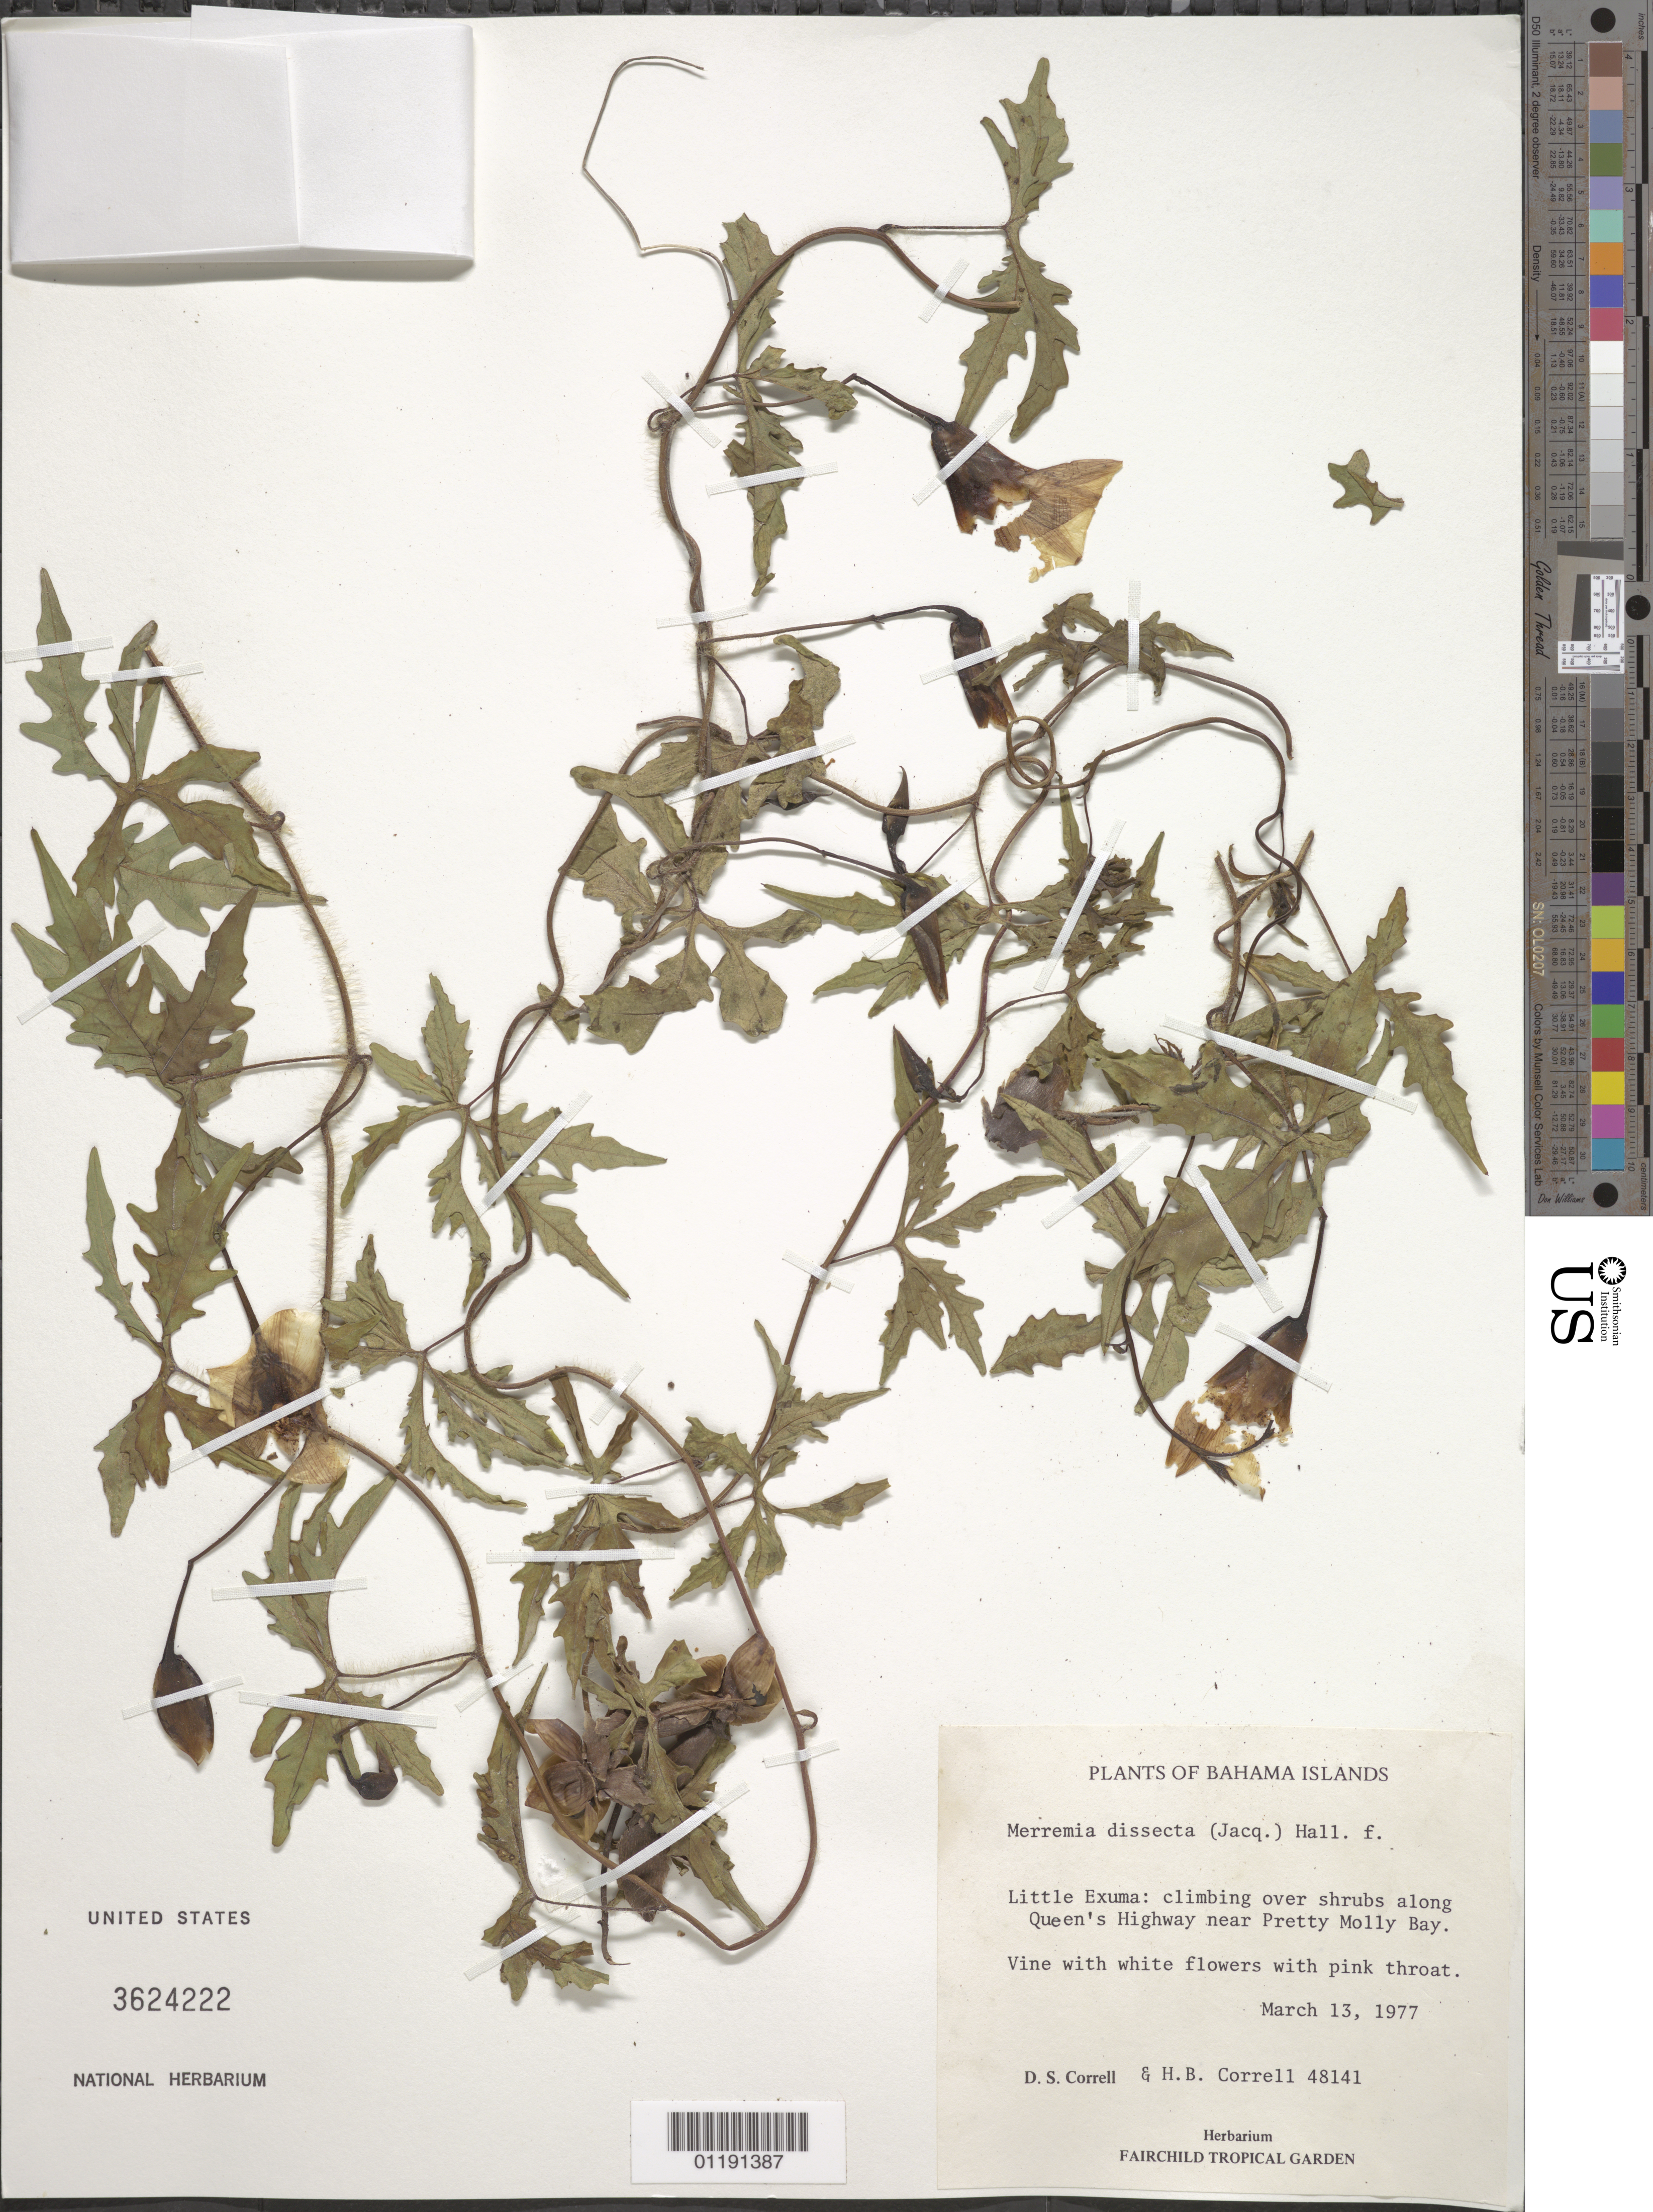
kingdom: Plantae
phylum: Tracheophyta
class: Magnoliopsida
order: Solanales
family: Convolvulaceae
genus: Distimake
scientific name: Distimake dissectus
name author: (Jacq.) A. R. Simões & Staples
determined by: Strong, Mark T., (BOT), Smithsonian Institution - National Museum of Natural History (UNITED STATES)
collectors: D. S. Correll & H. Correll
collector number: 48141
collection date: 1977-03-13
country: Bahamas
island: Little Exuma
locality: Climbing over shrubs along Queen's Highway near Pretty Molly Bay.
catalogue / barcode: US 3624222